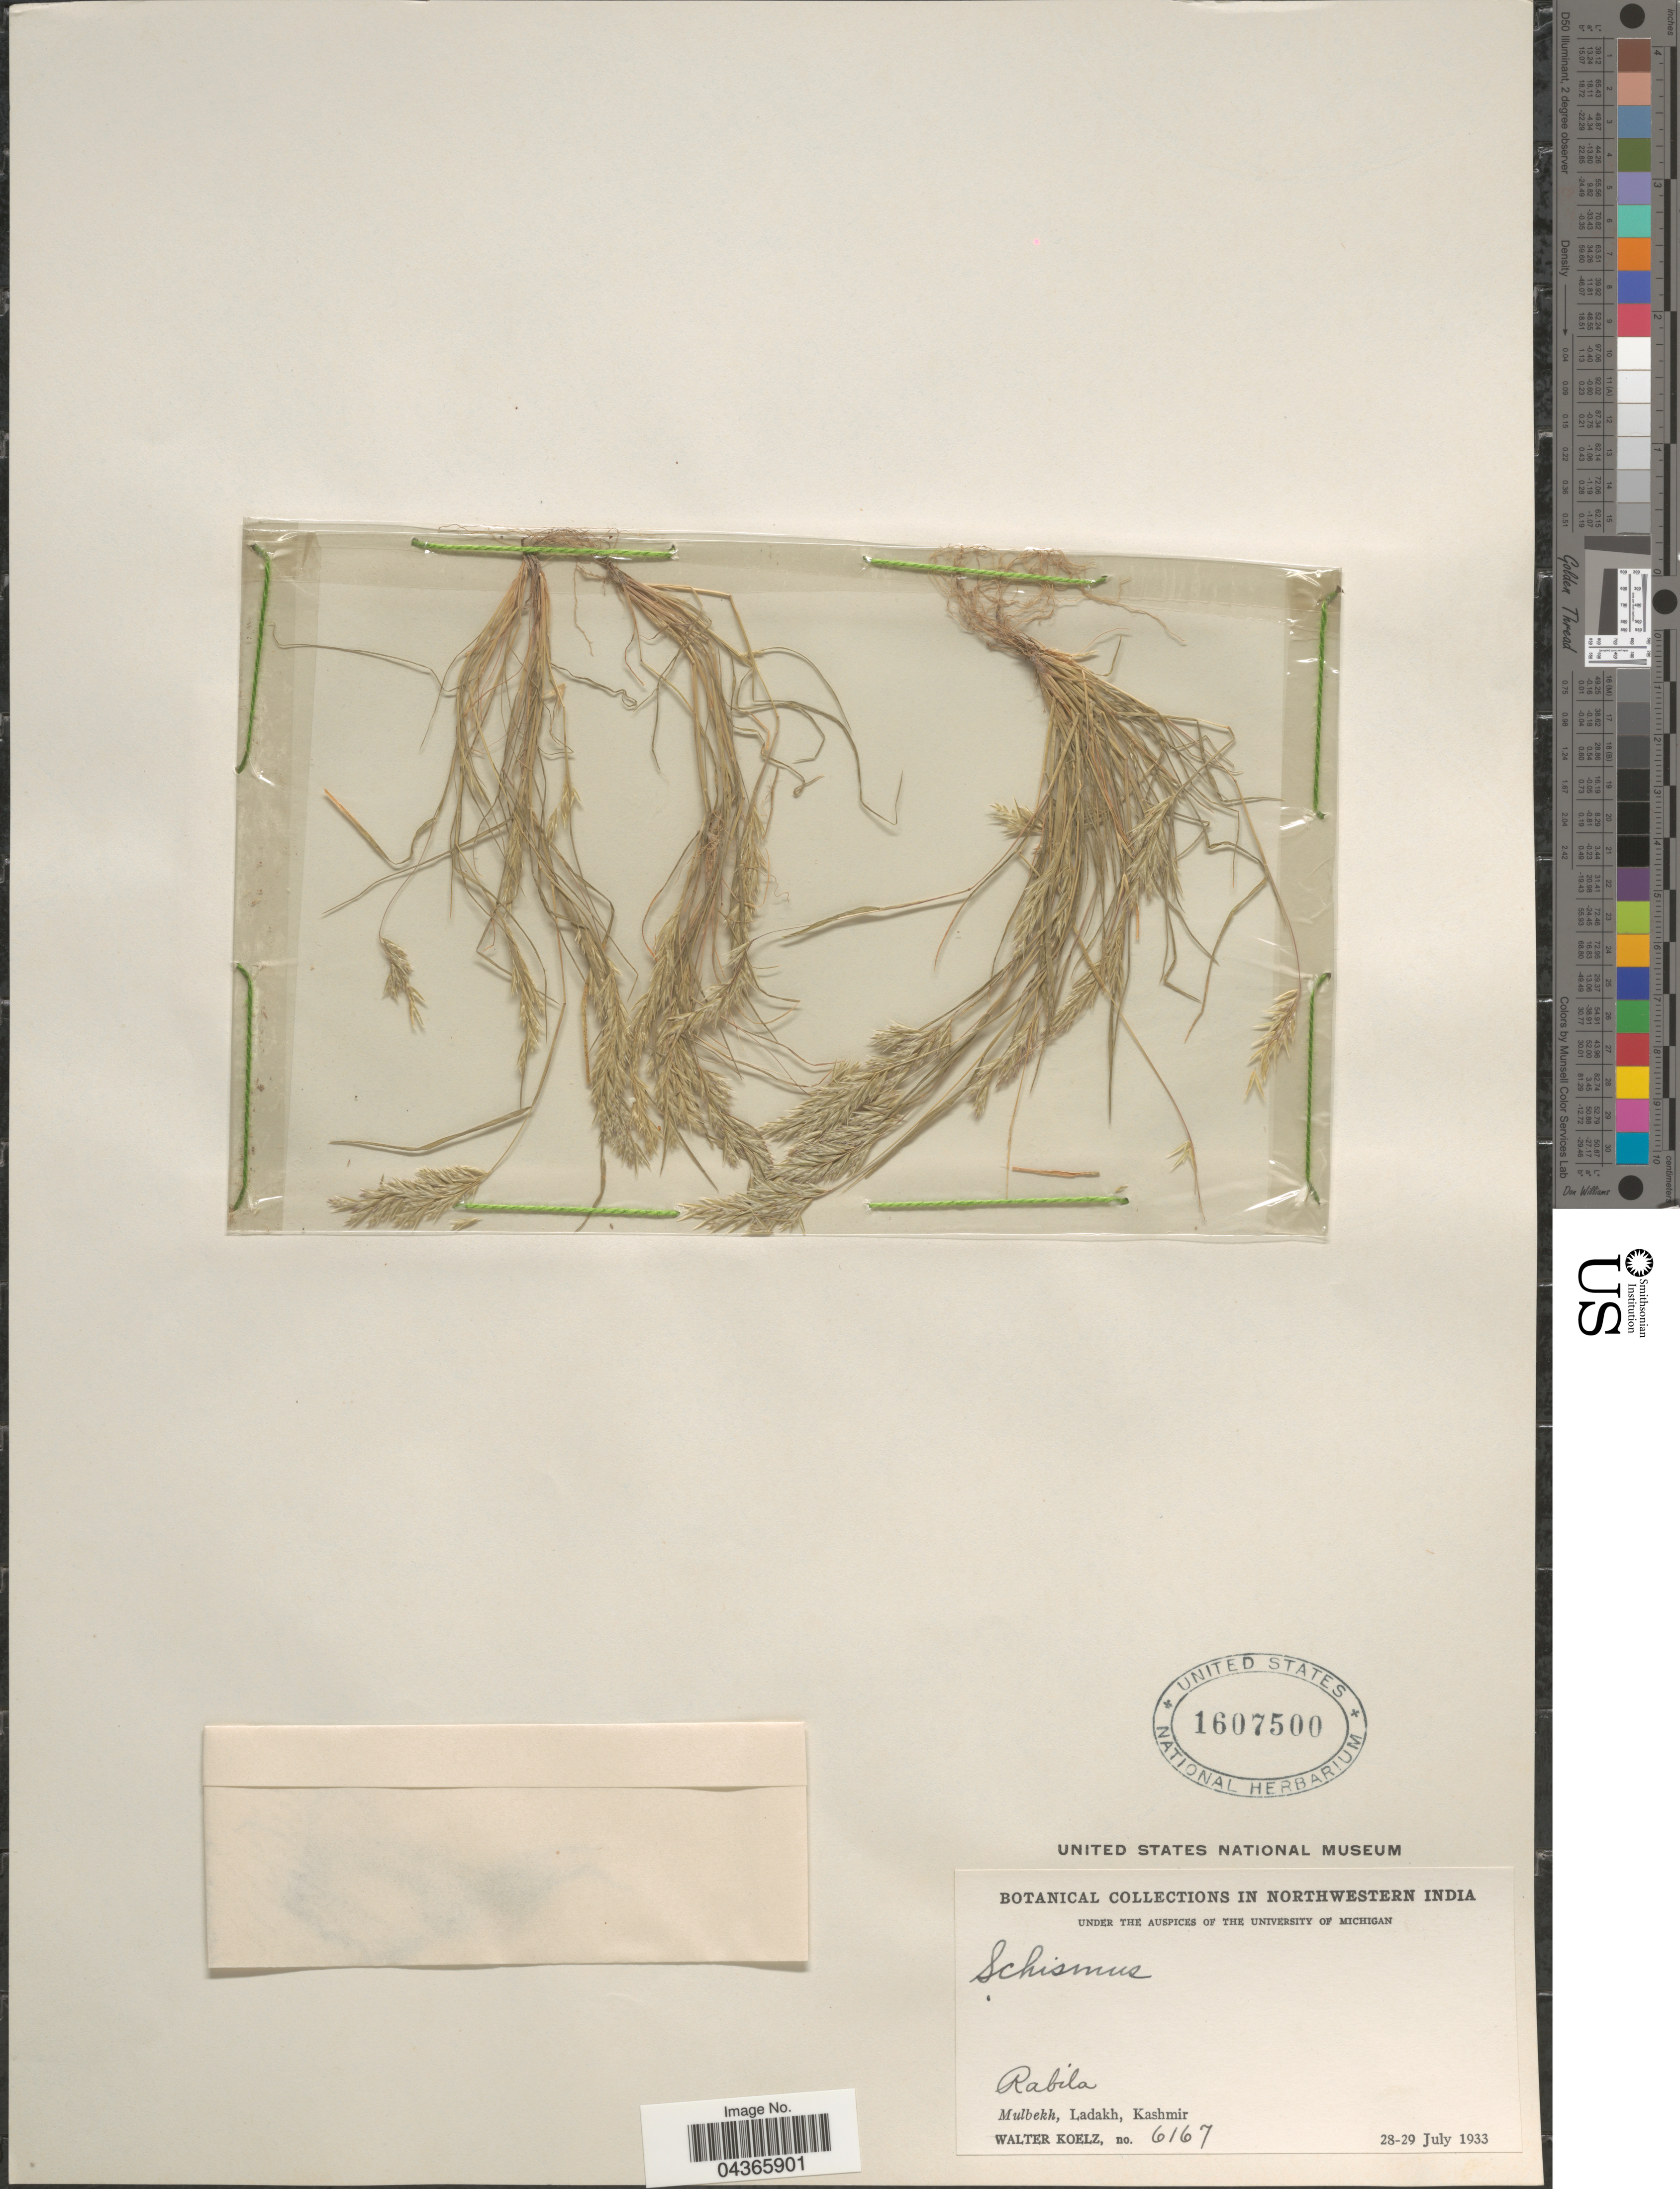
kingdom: Plantae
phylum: Tracheophyta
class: Liliopsida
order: Poales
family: Poaceae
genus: Schismus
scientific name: Schismus arabicus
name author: Nees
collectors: W. N. Koelz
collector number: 6167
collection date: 1933-07-28/1933-07-29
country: India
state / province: Ladakh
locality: Rabila. Mulbekh, Ladakh.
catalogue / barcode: US 1607500